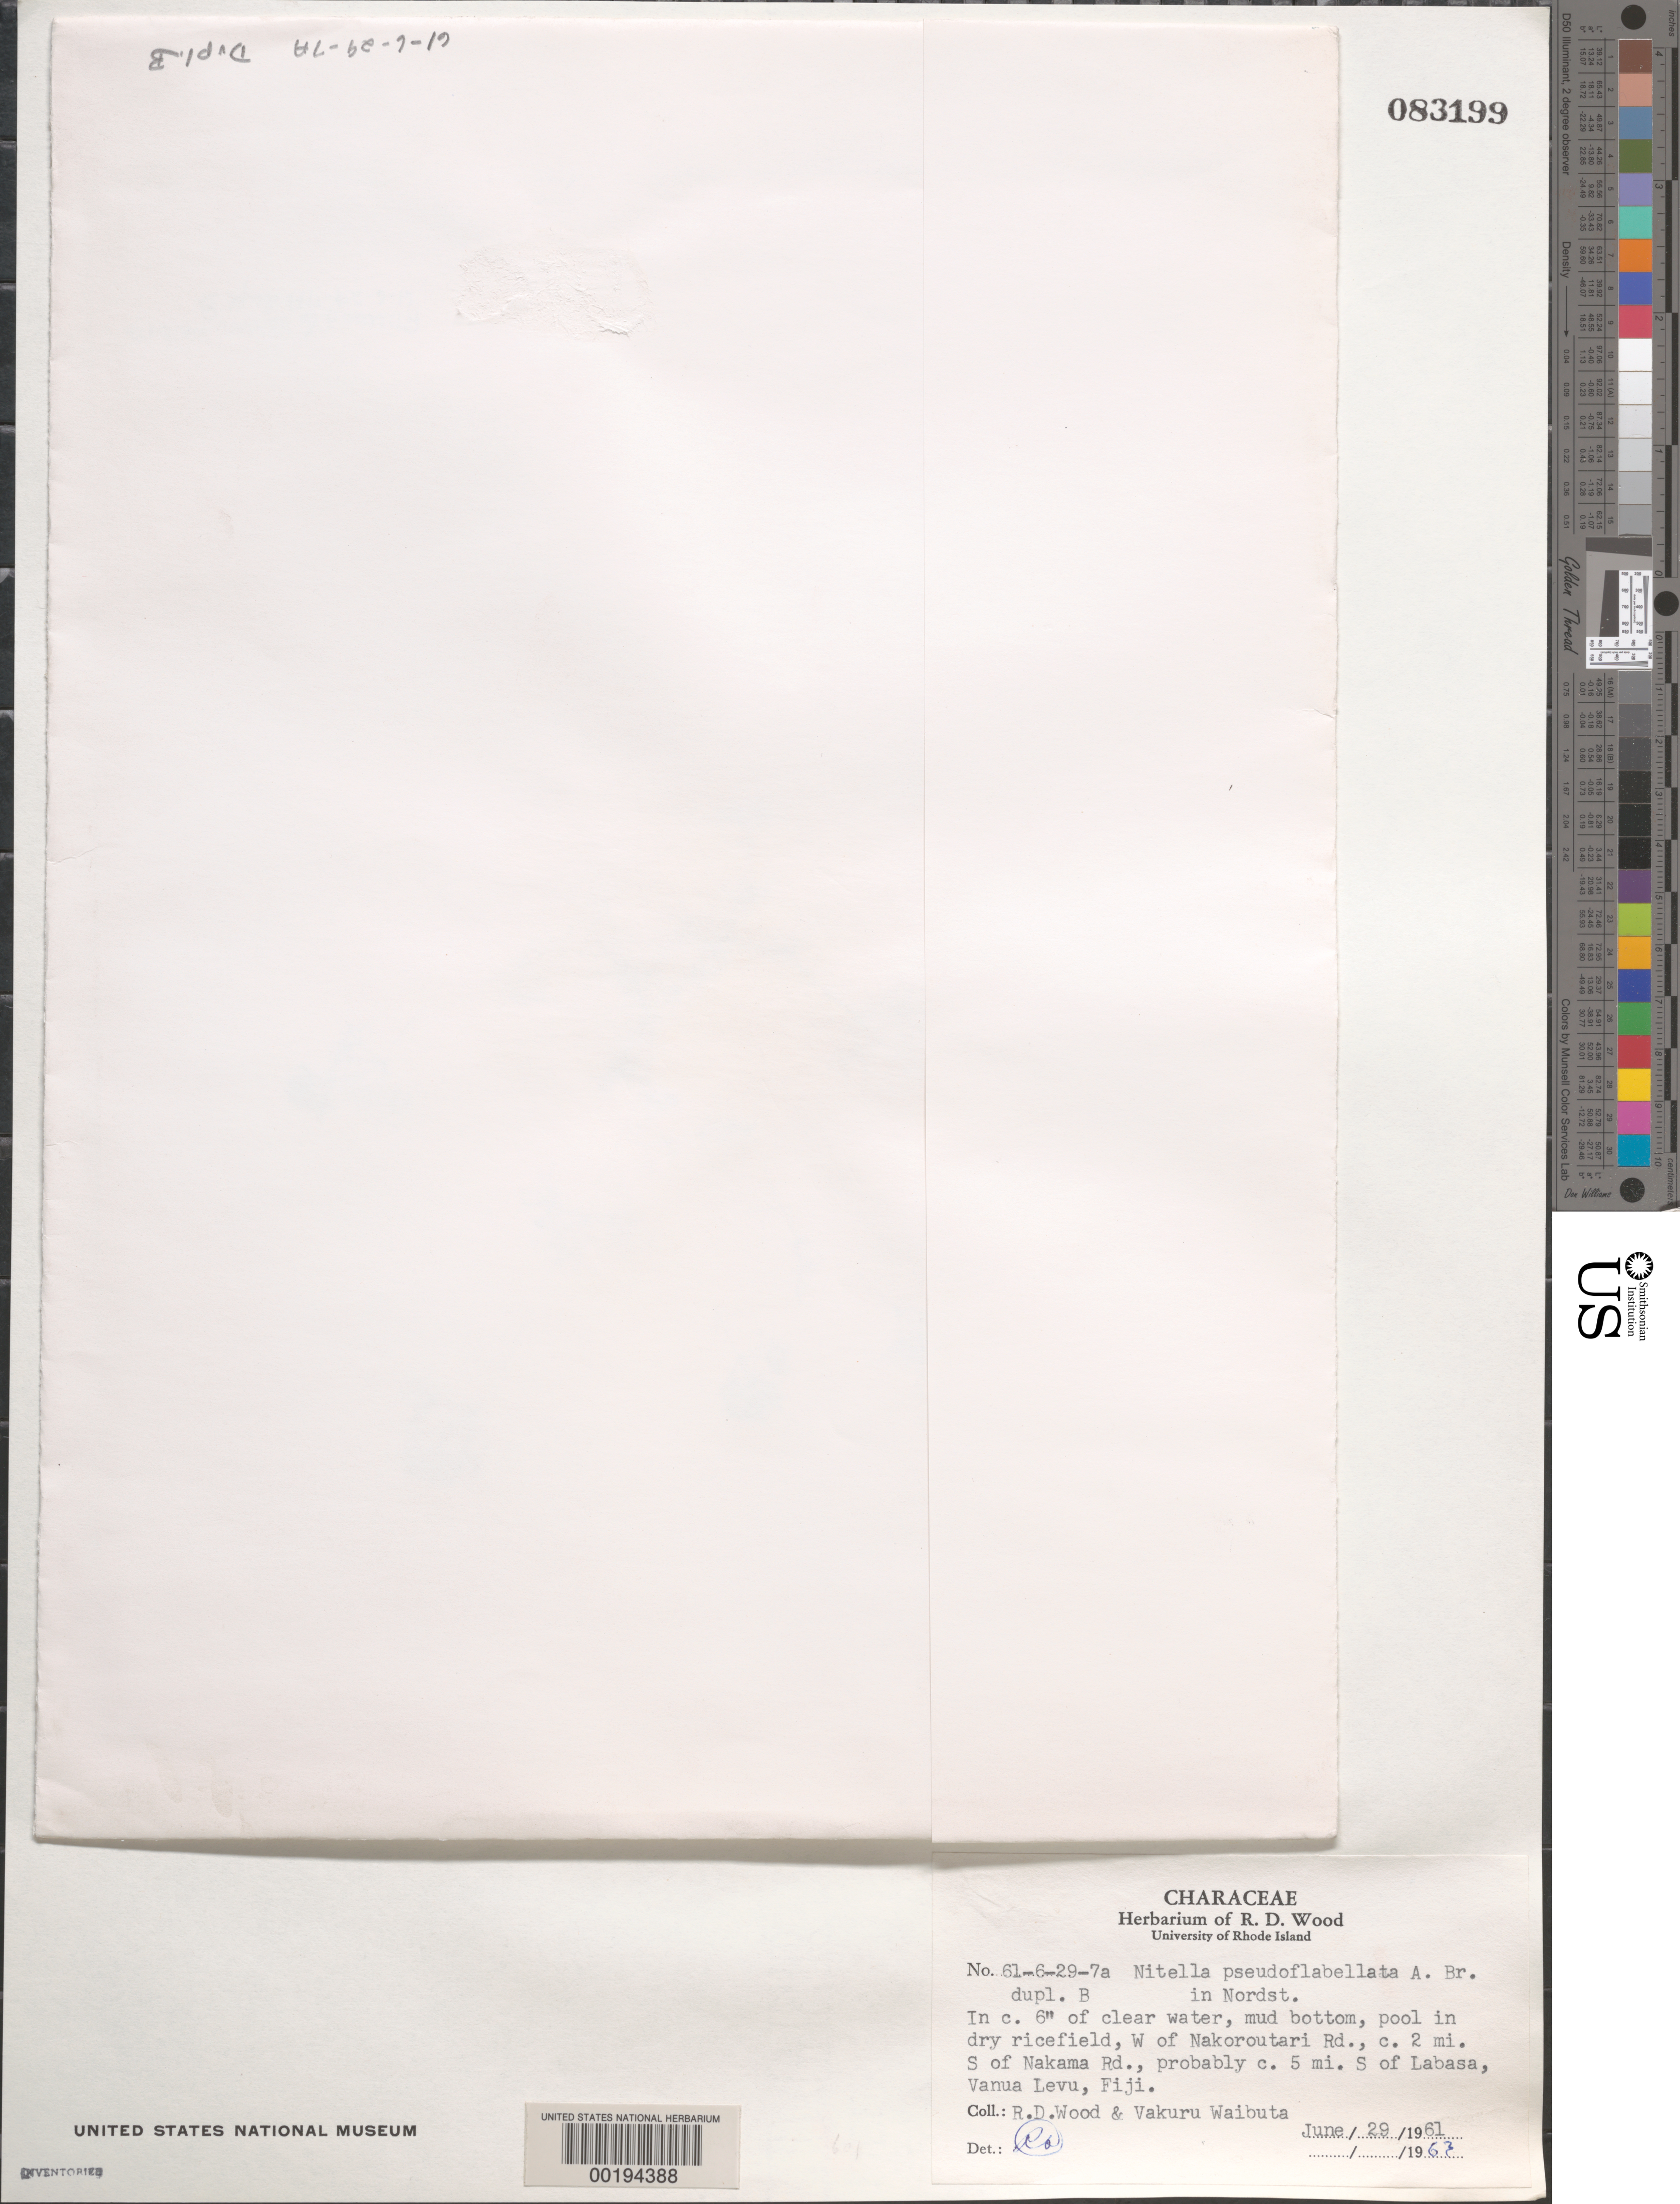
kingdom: Plantae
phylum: Charophyta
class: Charophyceae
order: Charales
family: Characeae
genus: Nitella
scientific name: Nitella pseudoflabellata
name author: A. Braun in A. Braun & Rabenh.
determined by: Wood, R. D.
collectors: R. Wood & V. Waibuta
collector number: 61-6-29-7a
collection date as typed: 29 Jun 1961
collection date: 1961-06-29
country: Fiji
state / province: Northern Division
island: Vanua Levu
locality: Vanua levu, west of nakoroutan road, ca. 2 miles south of nakama road, ca. 5 miles south of lambasa (labasa)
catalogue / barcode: US 83199